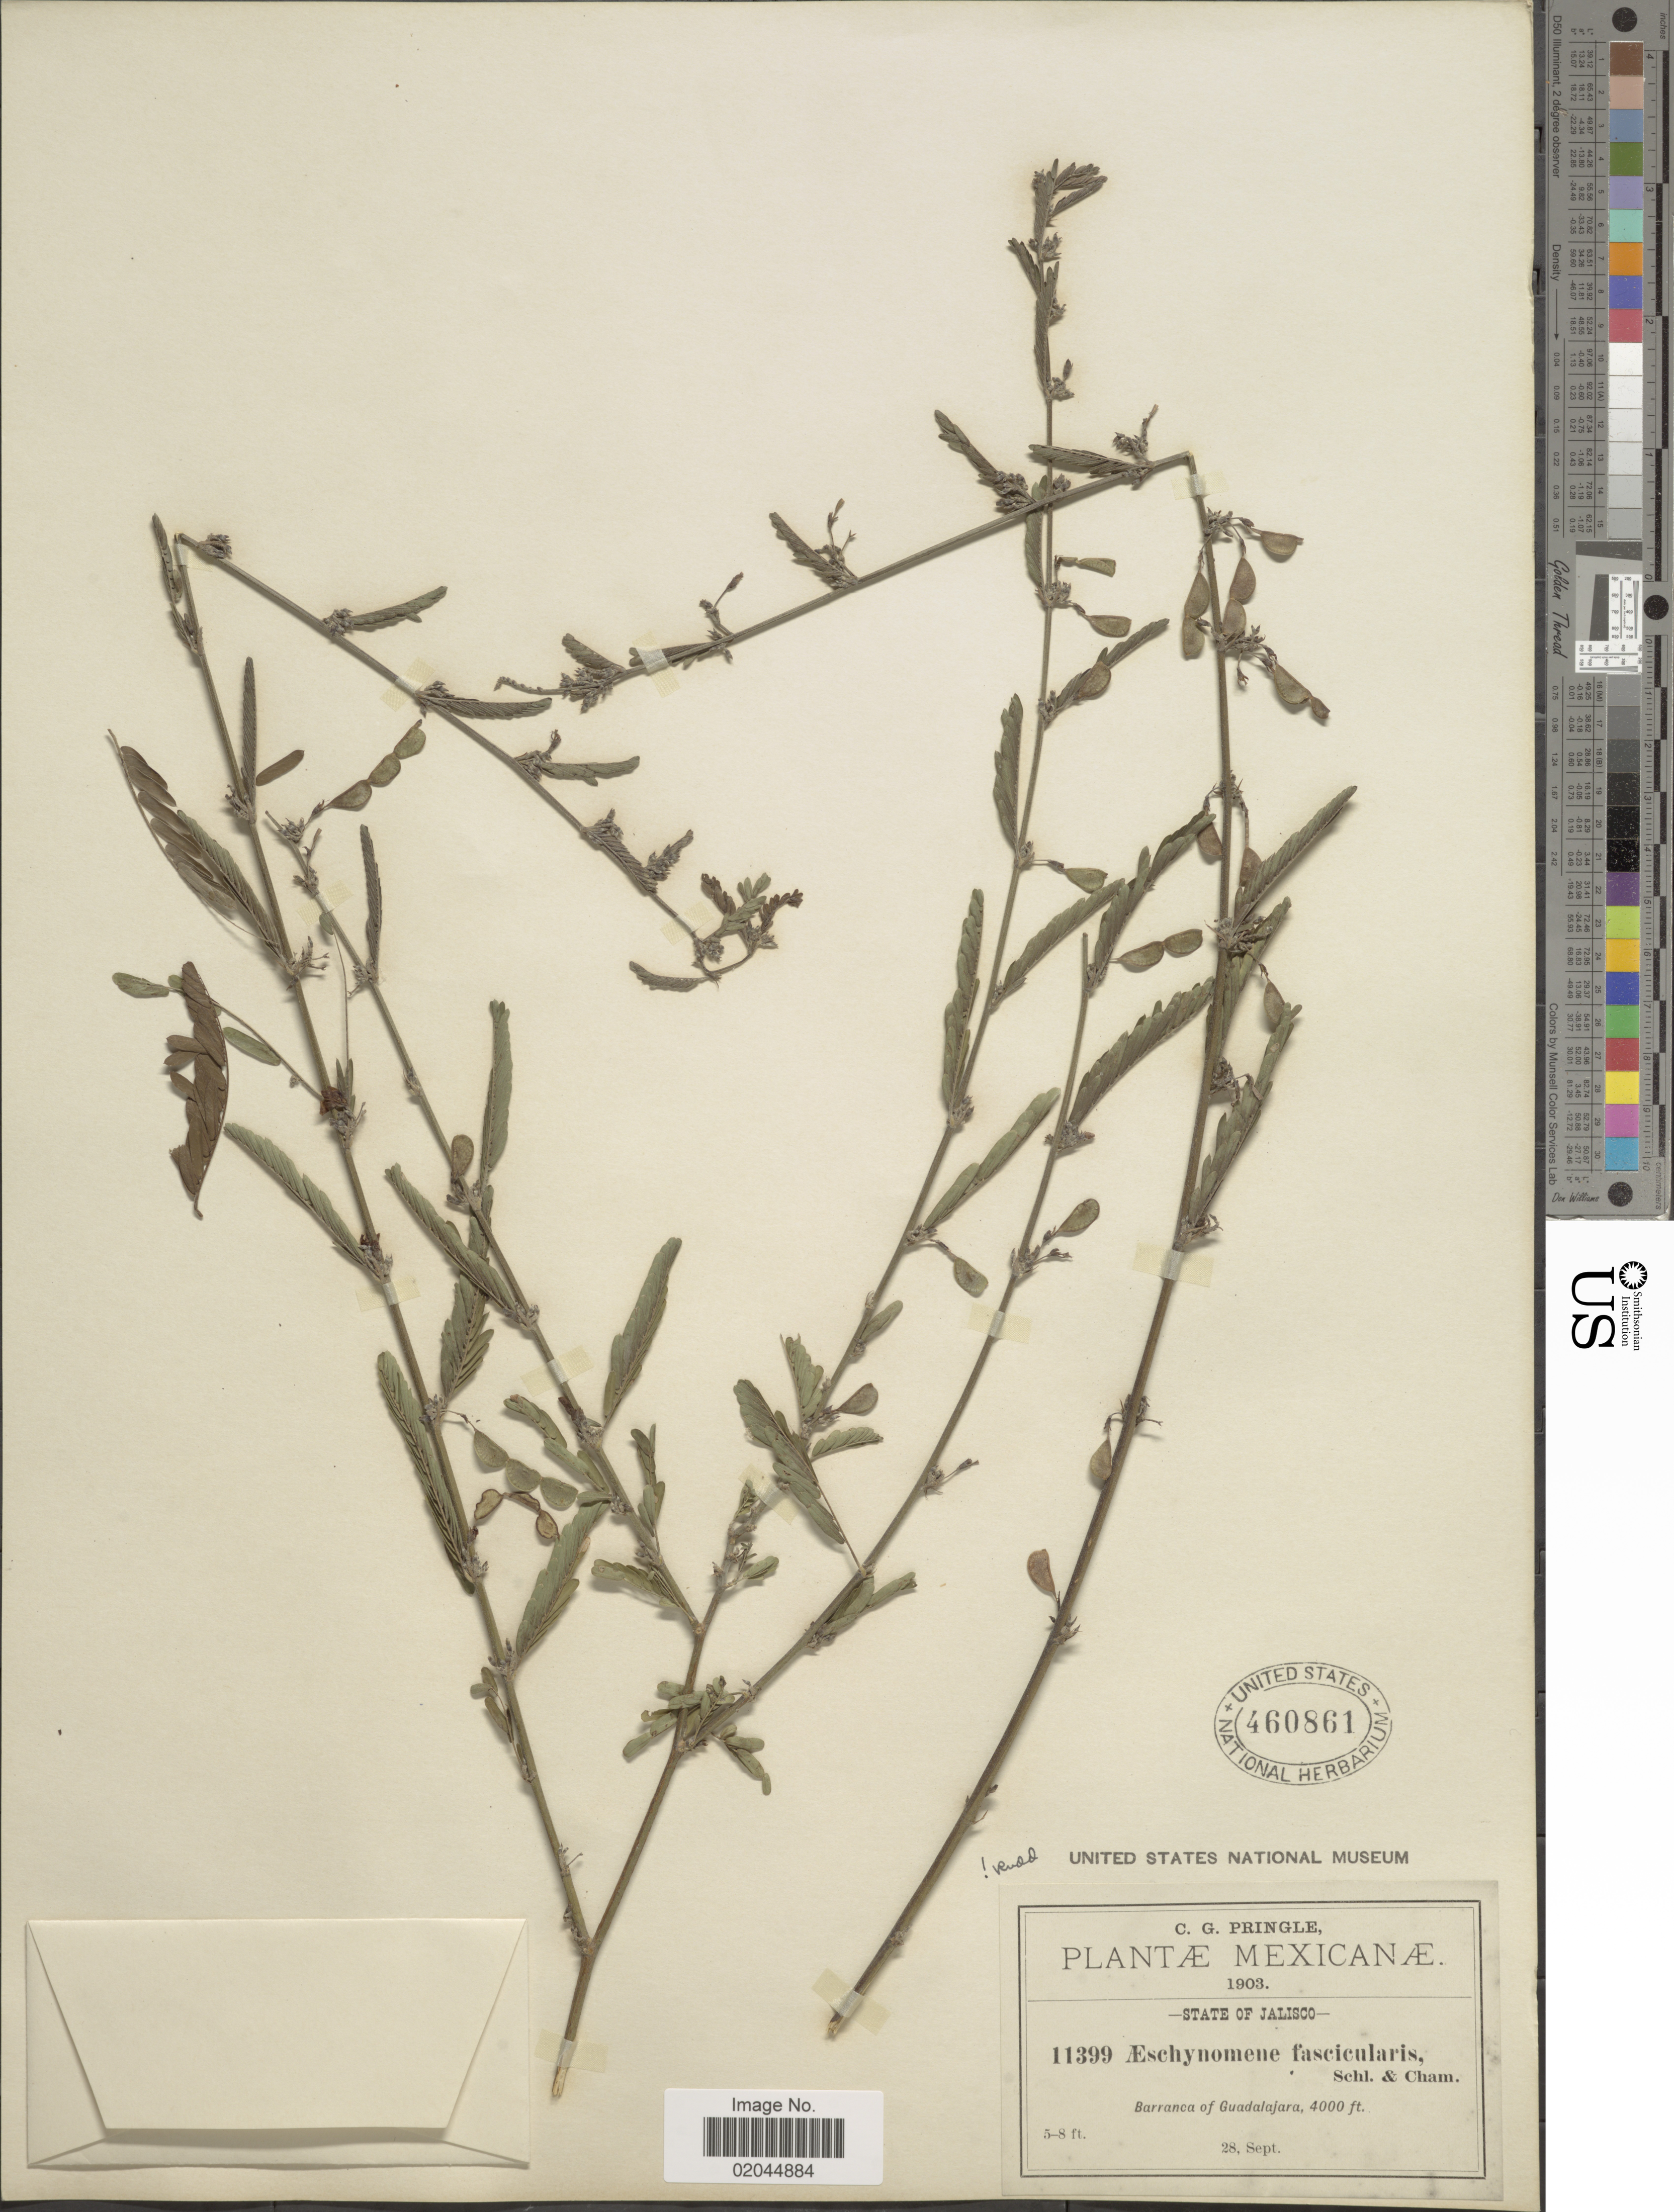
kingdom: Plantae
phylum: Tracheophyta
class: Magnoliopsida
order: Fabales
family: Fabaceae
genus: Aeschynomene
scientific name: Aeschynomene fascicularis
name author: Schltdl. & Cham.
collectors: C. G. Pringle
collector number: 11399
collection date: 1903-09-28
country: Mexico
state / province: Jalisco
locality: Barranca of Guadalajara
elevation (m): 1219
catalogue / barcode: US 460861